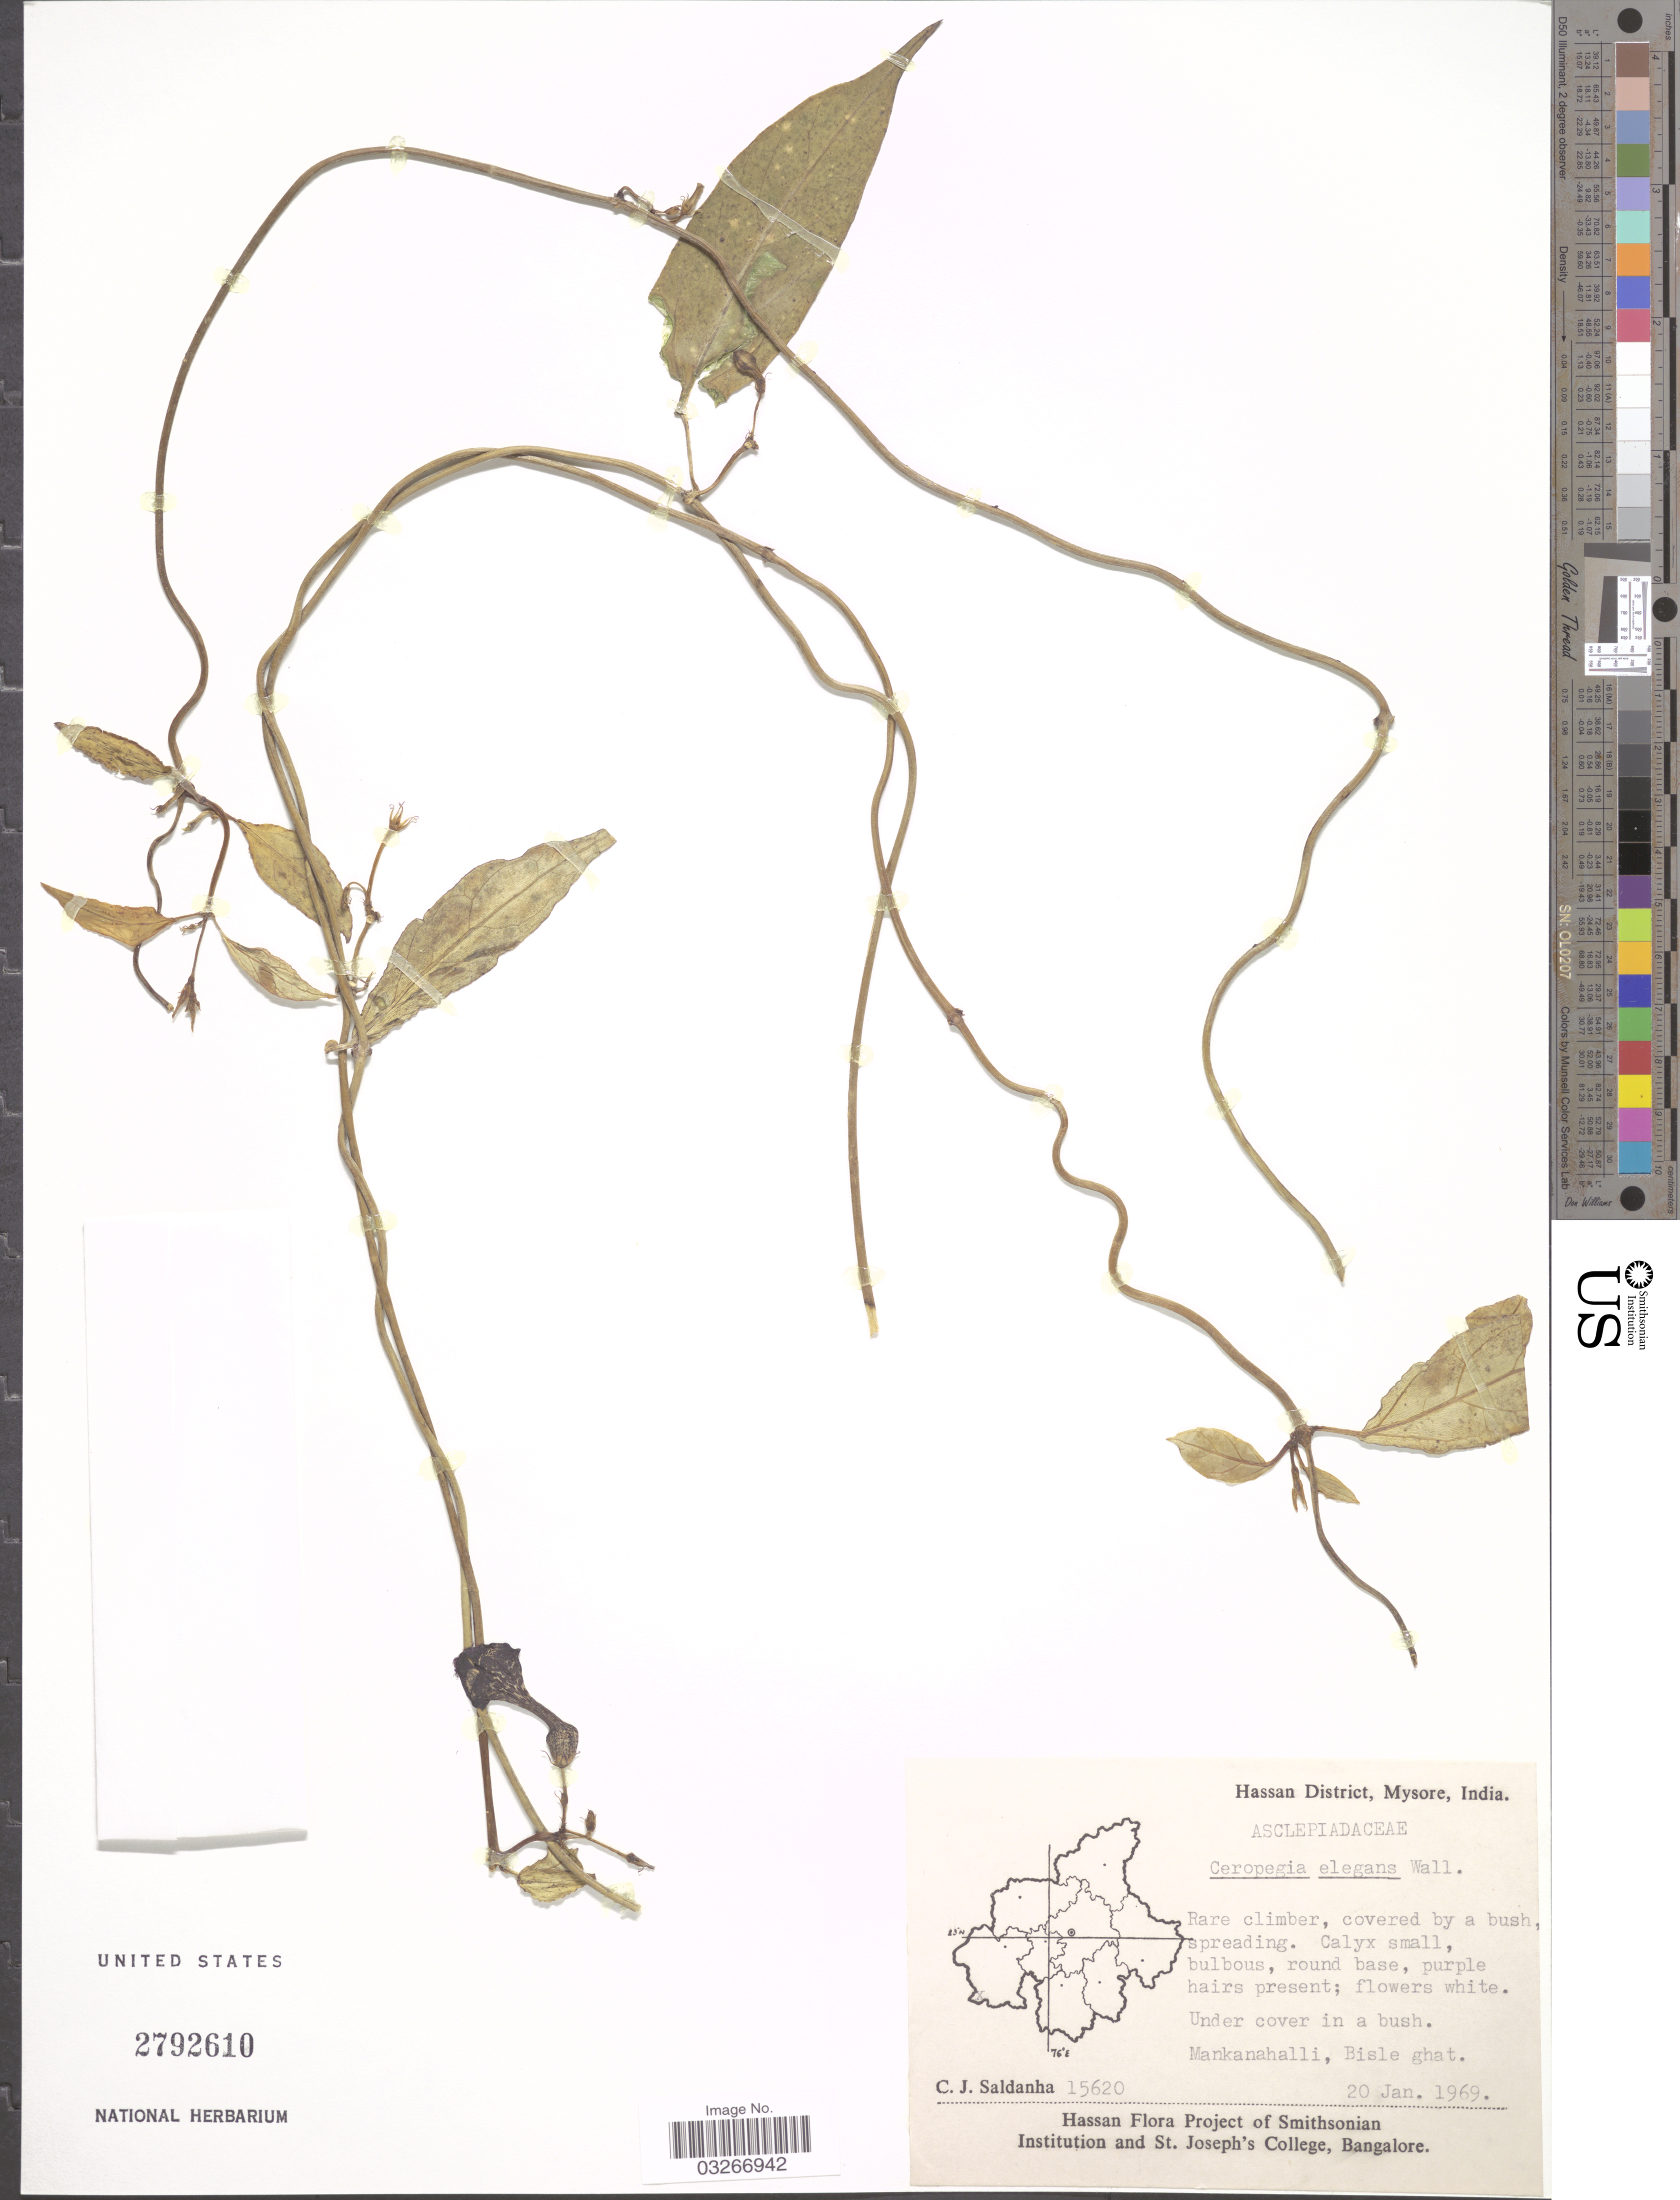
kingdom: Plantae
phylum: Tracheophyta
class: Magnoliopsida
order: Gentianales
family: Apocynaceae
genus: Ceropegia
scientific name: Ceropegia elegans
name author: Wall.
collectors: C. J. Saldanha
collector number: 15620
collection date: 1969-01-20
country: India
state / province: Karnataka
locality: Hassan District, Mysore. Mankanahalli, Bisle ghat.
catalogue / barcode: US 2792610